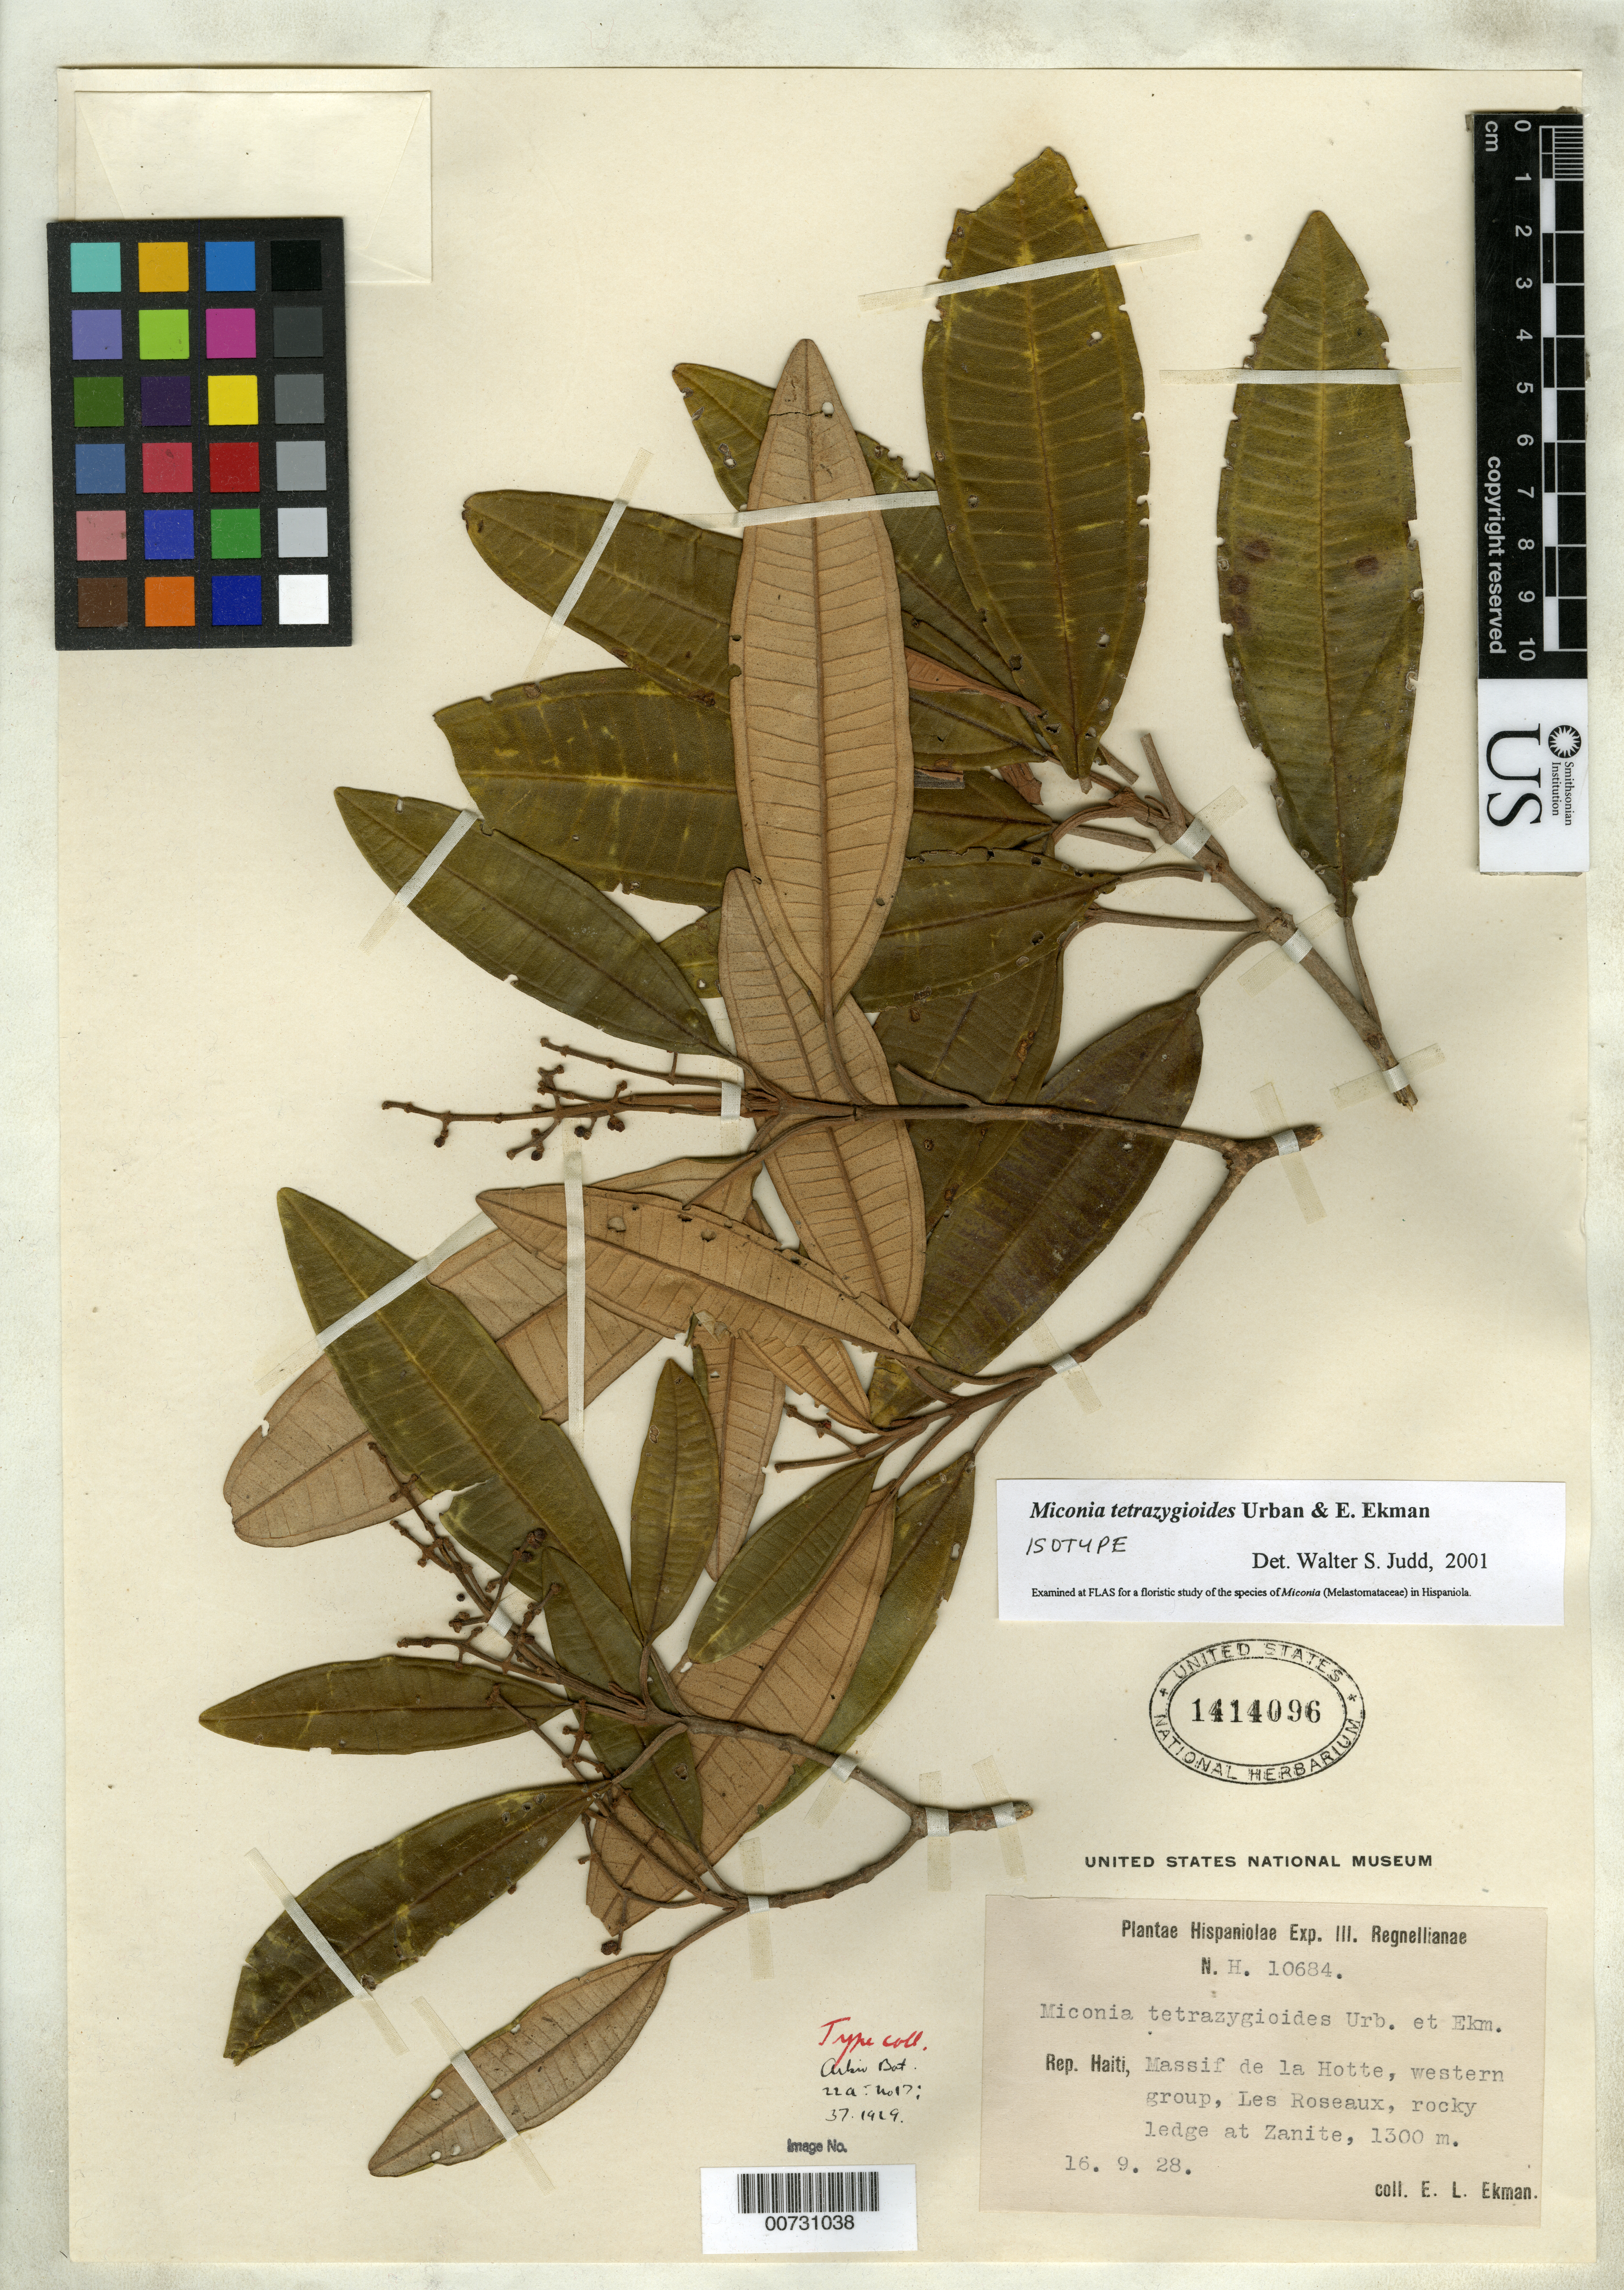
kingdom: Plantae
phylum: Tracheophyta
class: Magnoliopsida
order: Myrtales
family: Melastomataceae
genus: Miconia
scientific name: Miconia tetrazygioides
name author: Urb. & Ekman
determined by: Judd, Walter S.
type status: Isotype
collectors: E. L. Ekman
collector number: H 10684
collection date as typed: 16 Sep 1928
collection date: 1928-09-16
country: Haiti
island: Hispaniola Island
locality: Massif de la Hotte, western group, Les Roseaux, rocky ledge at Zanite.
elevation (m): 1300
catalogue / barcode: US 1414096